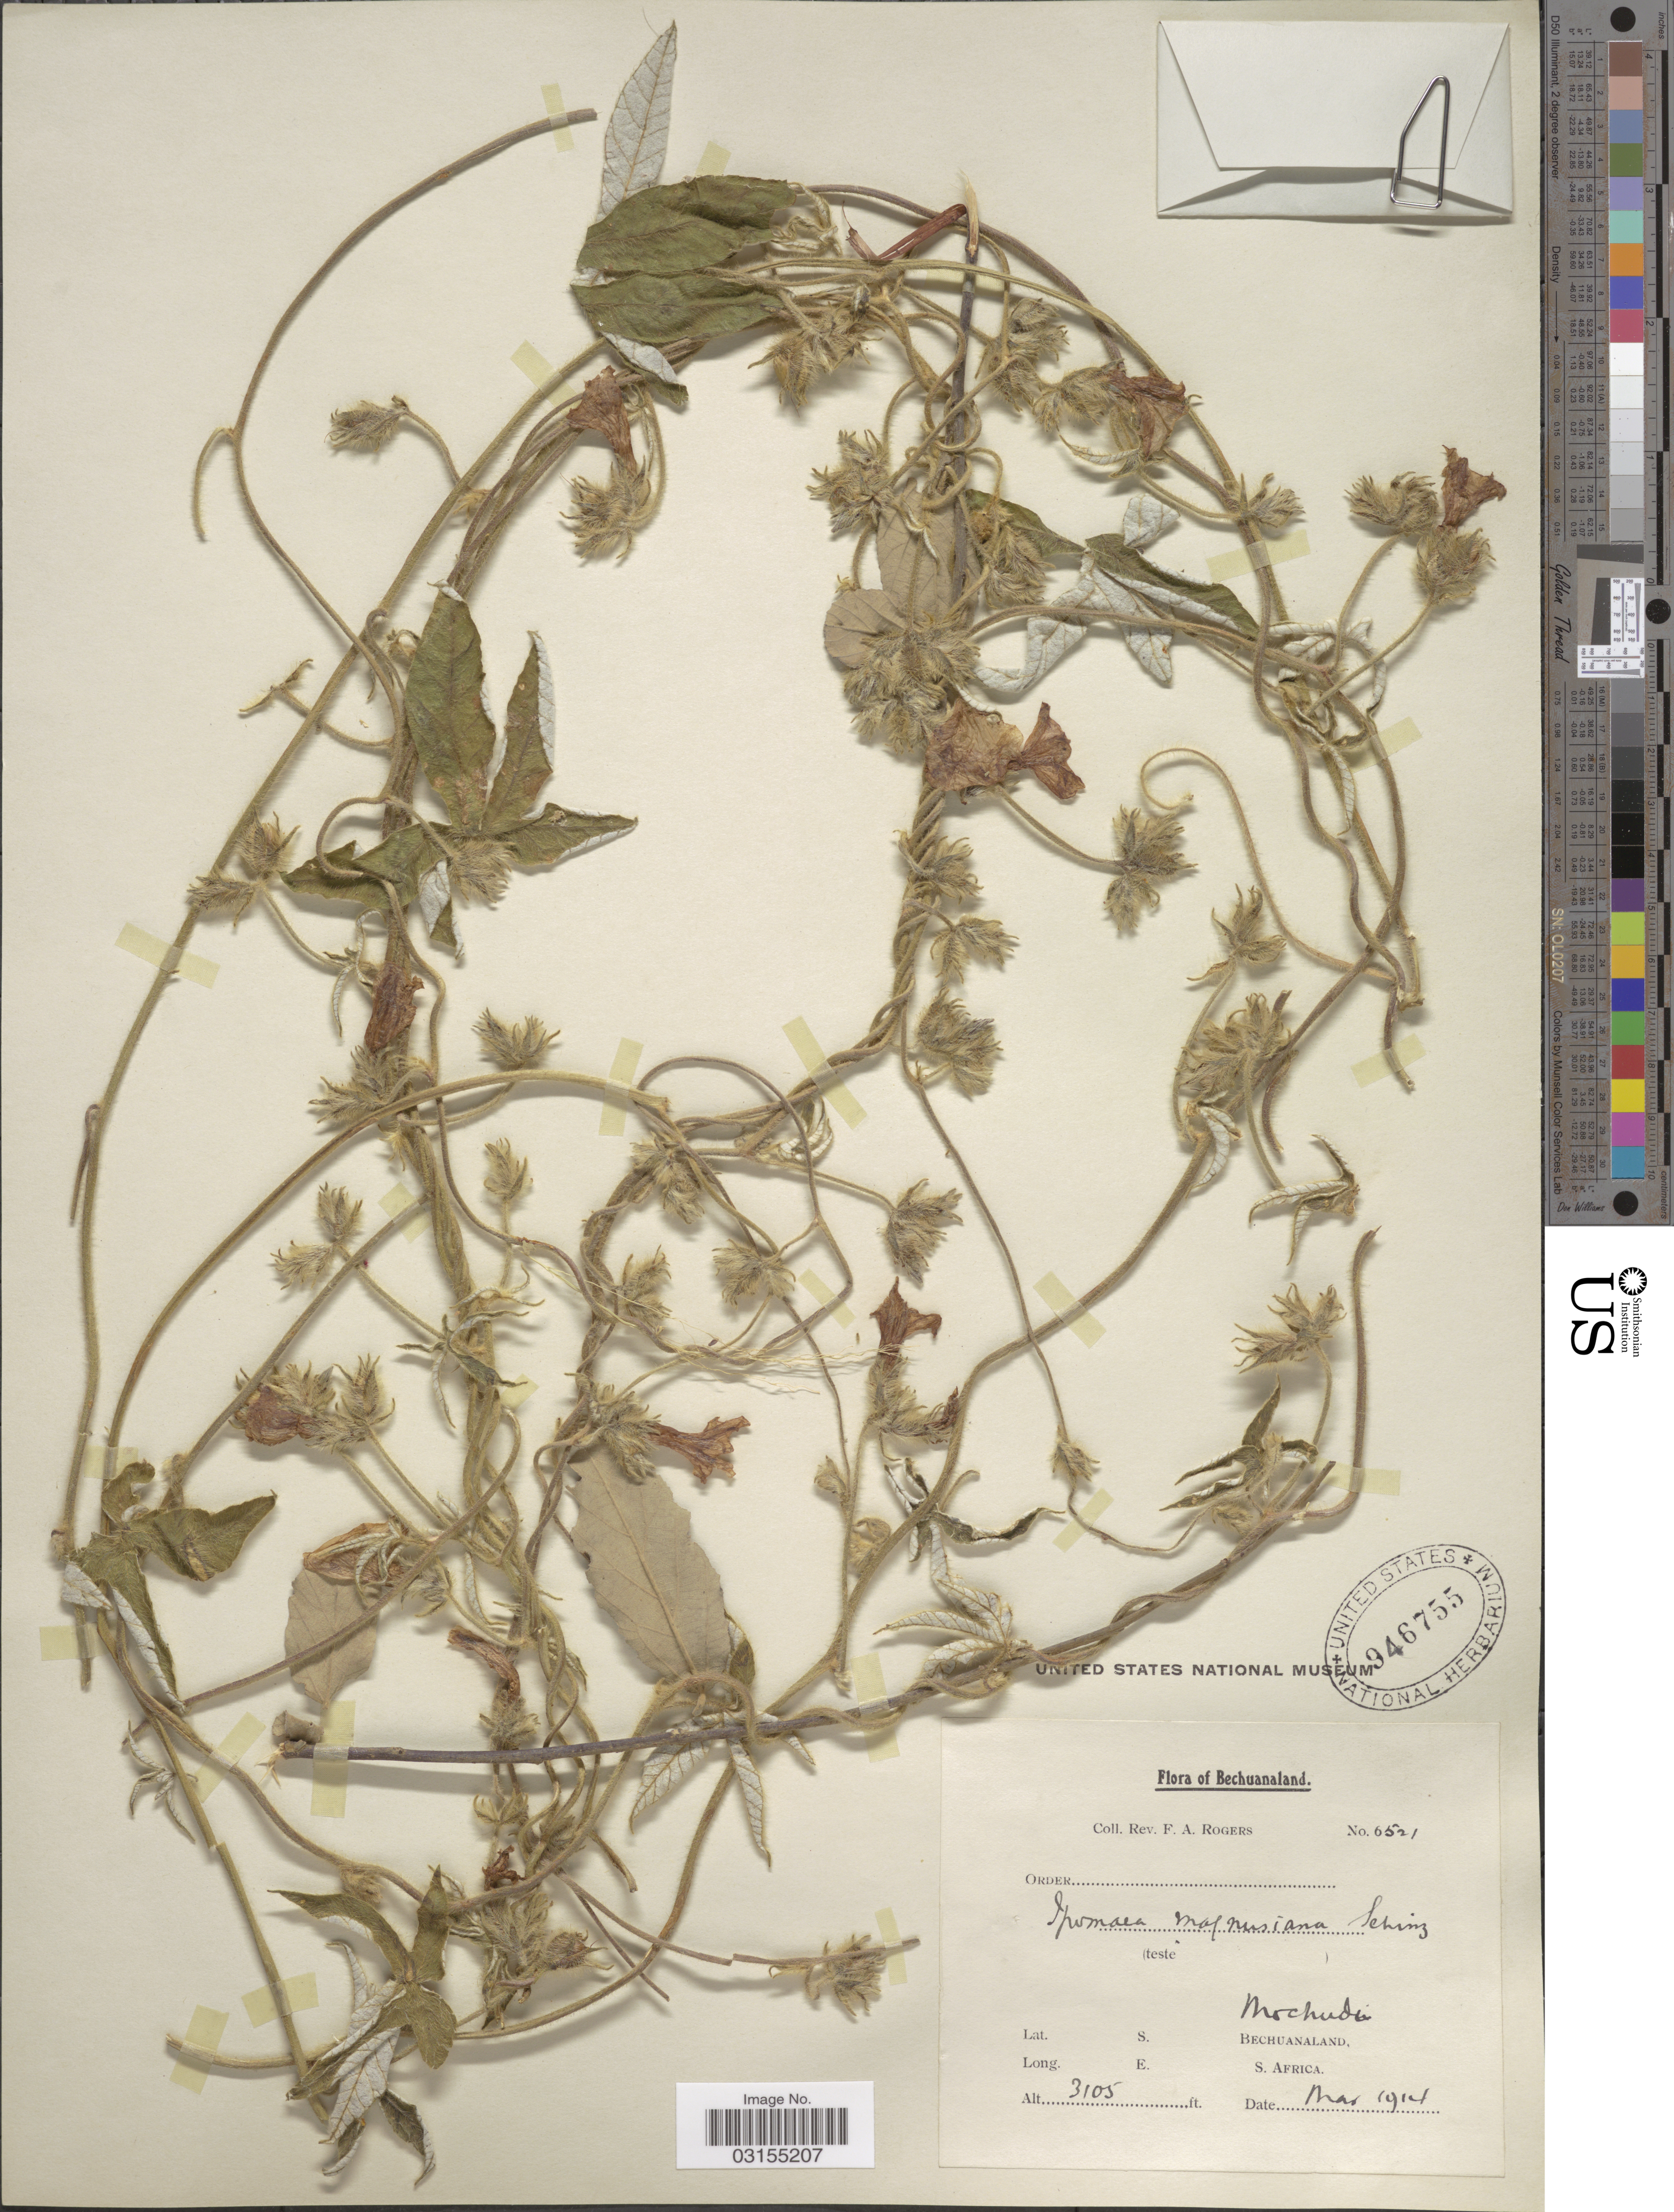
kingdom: Plantae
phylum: Tracheophyta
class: Magnoliopsida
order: Solanales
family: Convolvulaceae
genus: Ipomoea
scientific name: Ipomoea magnusiana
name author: Schinz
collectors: F. A. Rogers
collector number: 6521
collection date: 1914-03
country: Botswana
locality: Mochudi, Bechuanaland, S. Africa.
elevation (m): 946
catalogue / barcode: US 946755